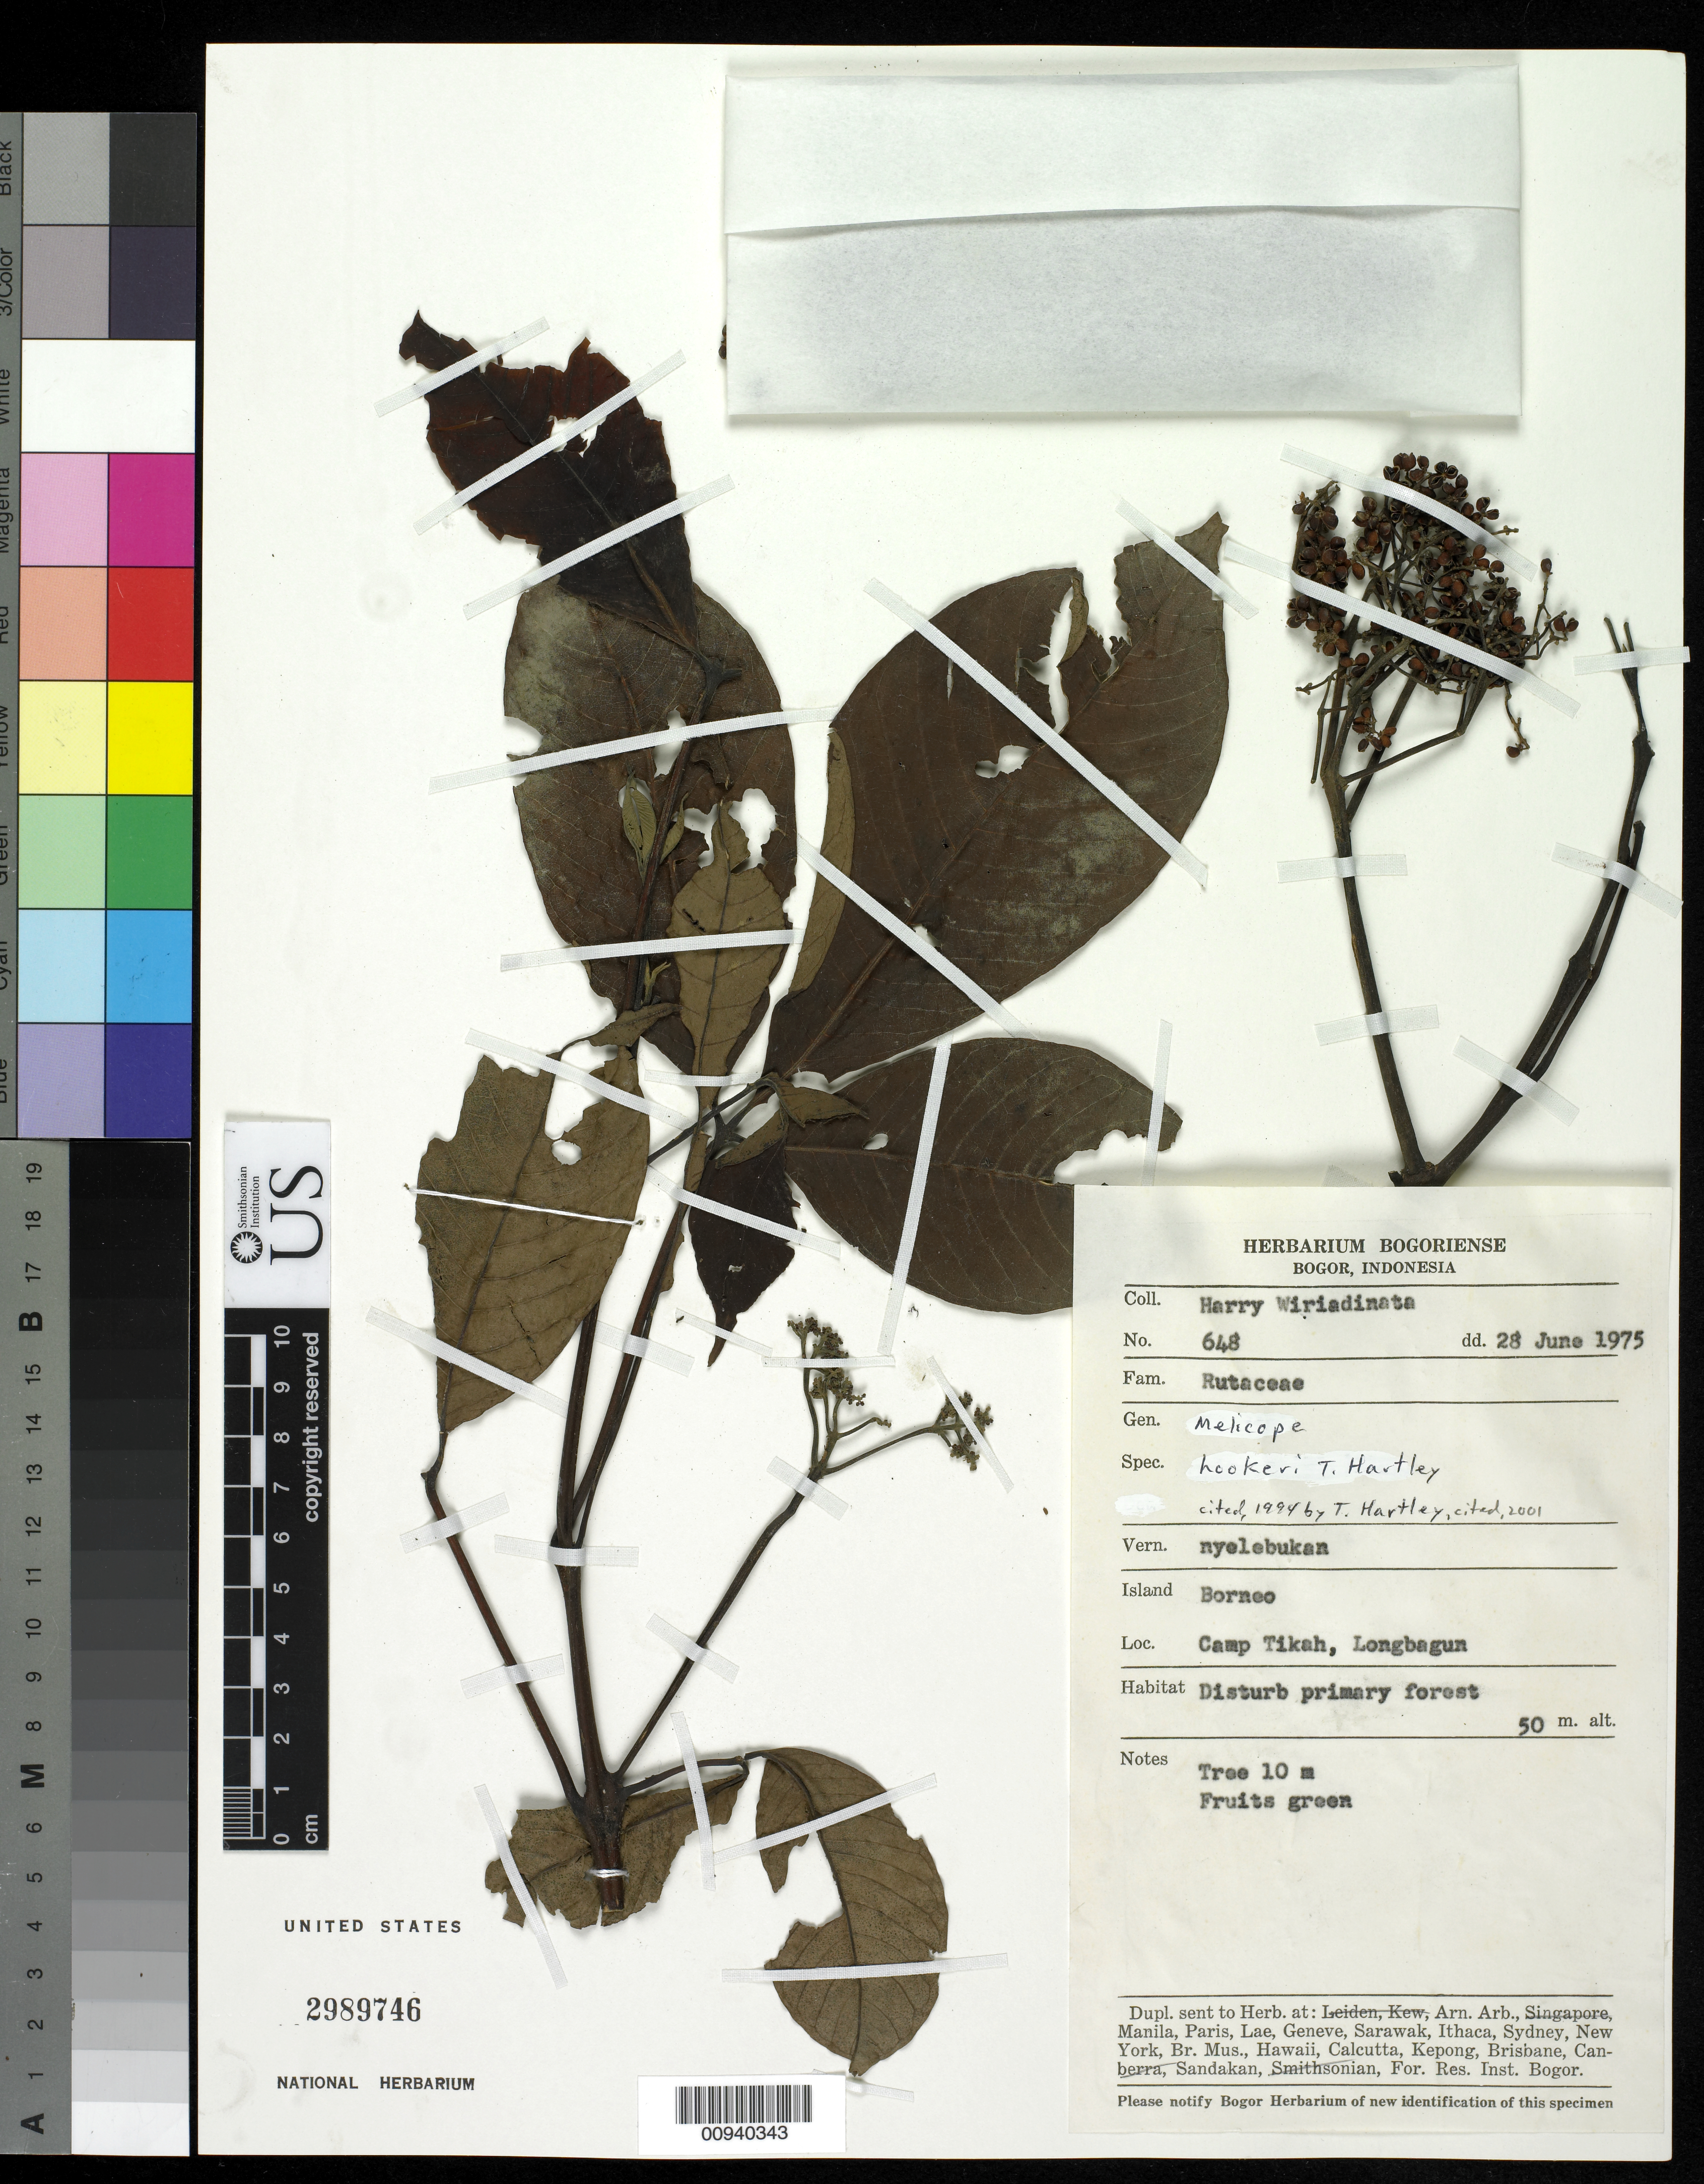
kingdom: Plantae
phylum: Tracheophyta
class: Magnoliopsida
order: Sapindales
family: Rutaceae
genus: Melicope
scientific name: Melicope hookeri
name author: T.G. Hartley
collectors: H. Wiriadinata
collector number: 648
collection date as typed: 28 Jun 1975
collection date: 1975-06-28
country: Indonesia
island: Borneo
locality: Camp Tikah, Longbagun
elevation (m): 50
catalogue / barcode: US 2989746